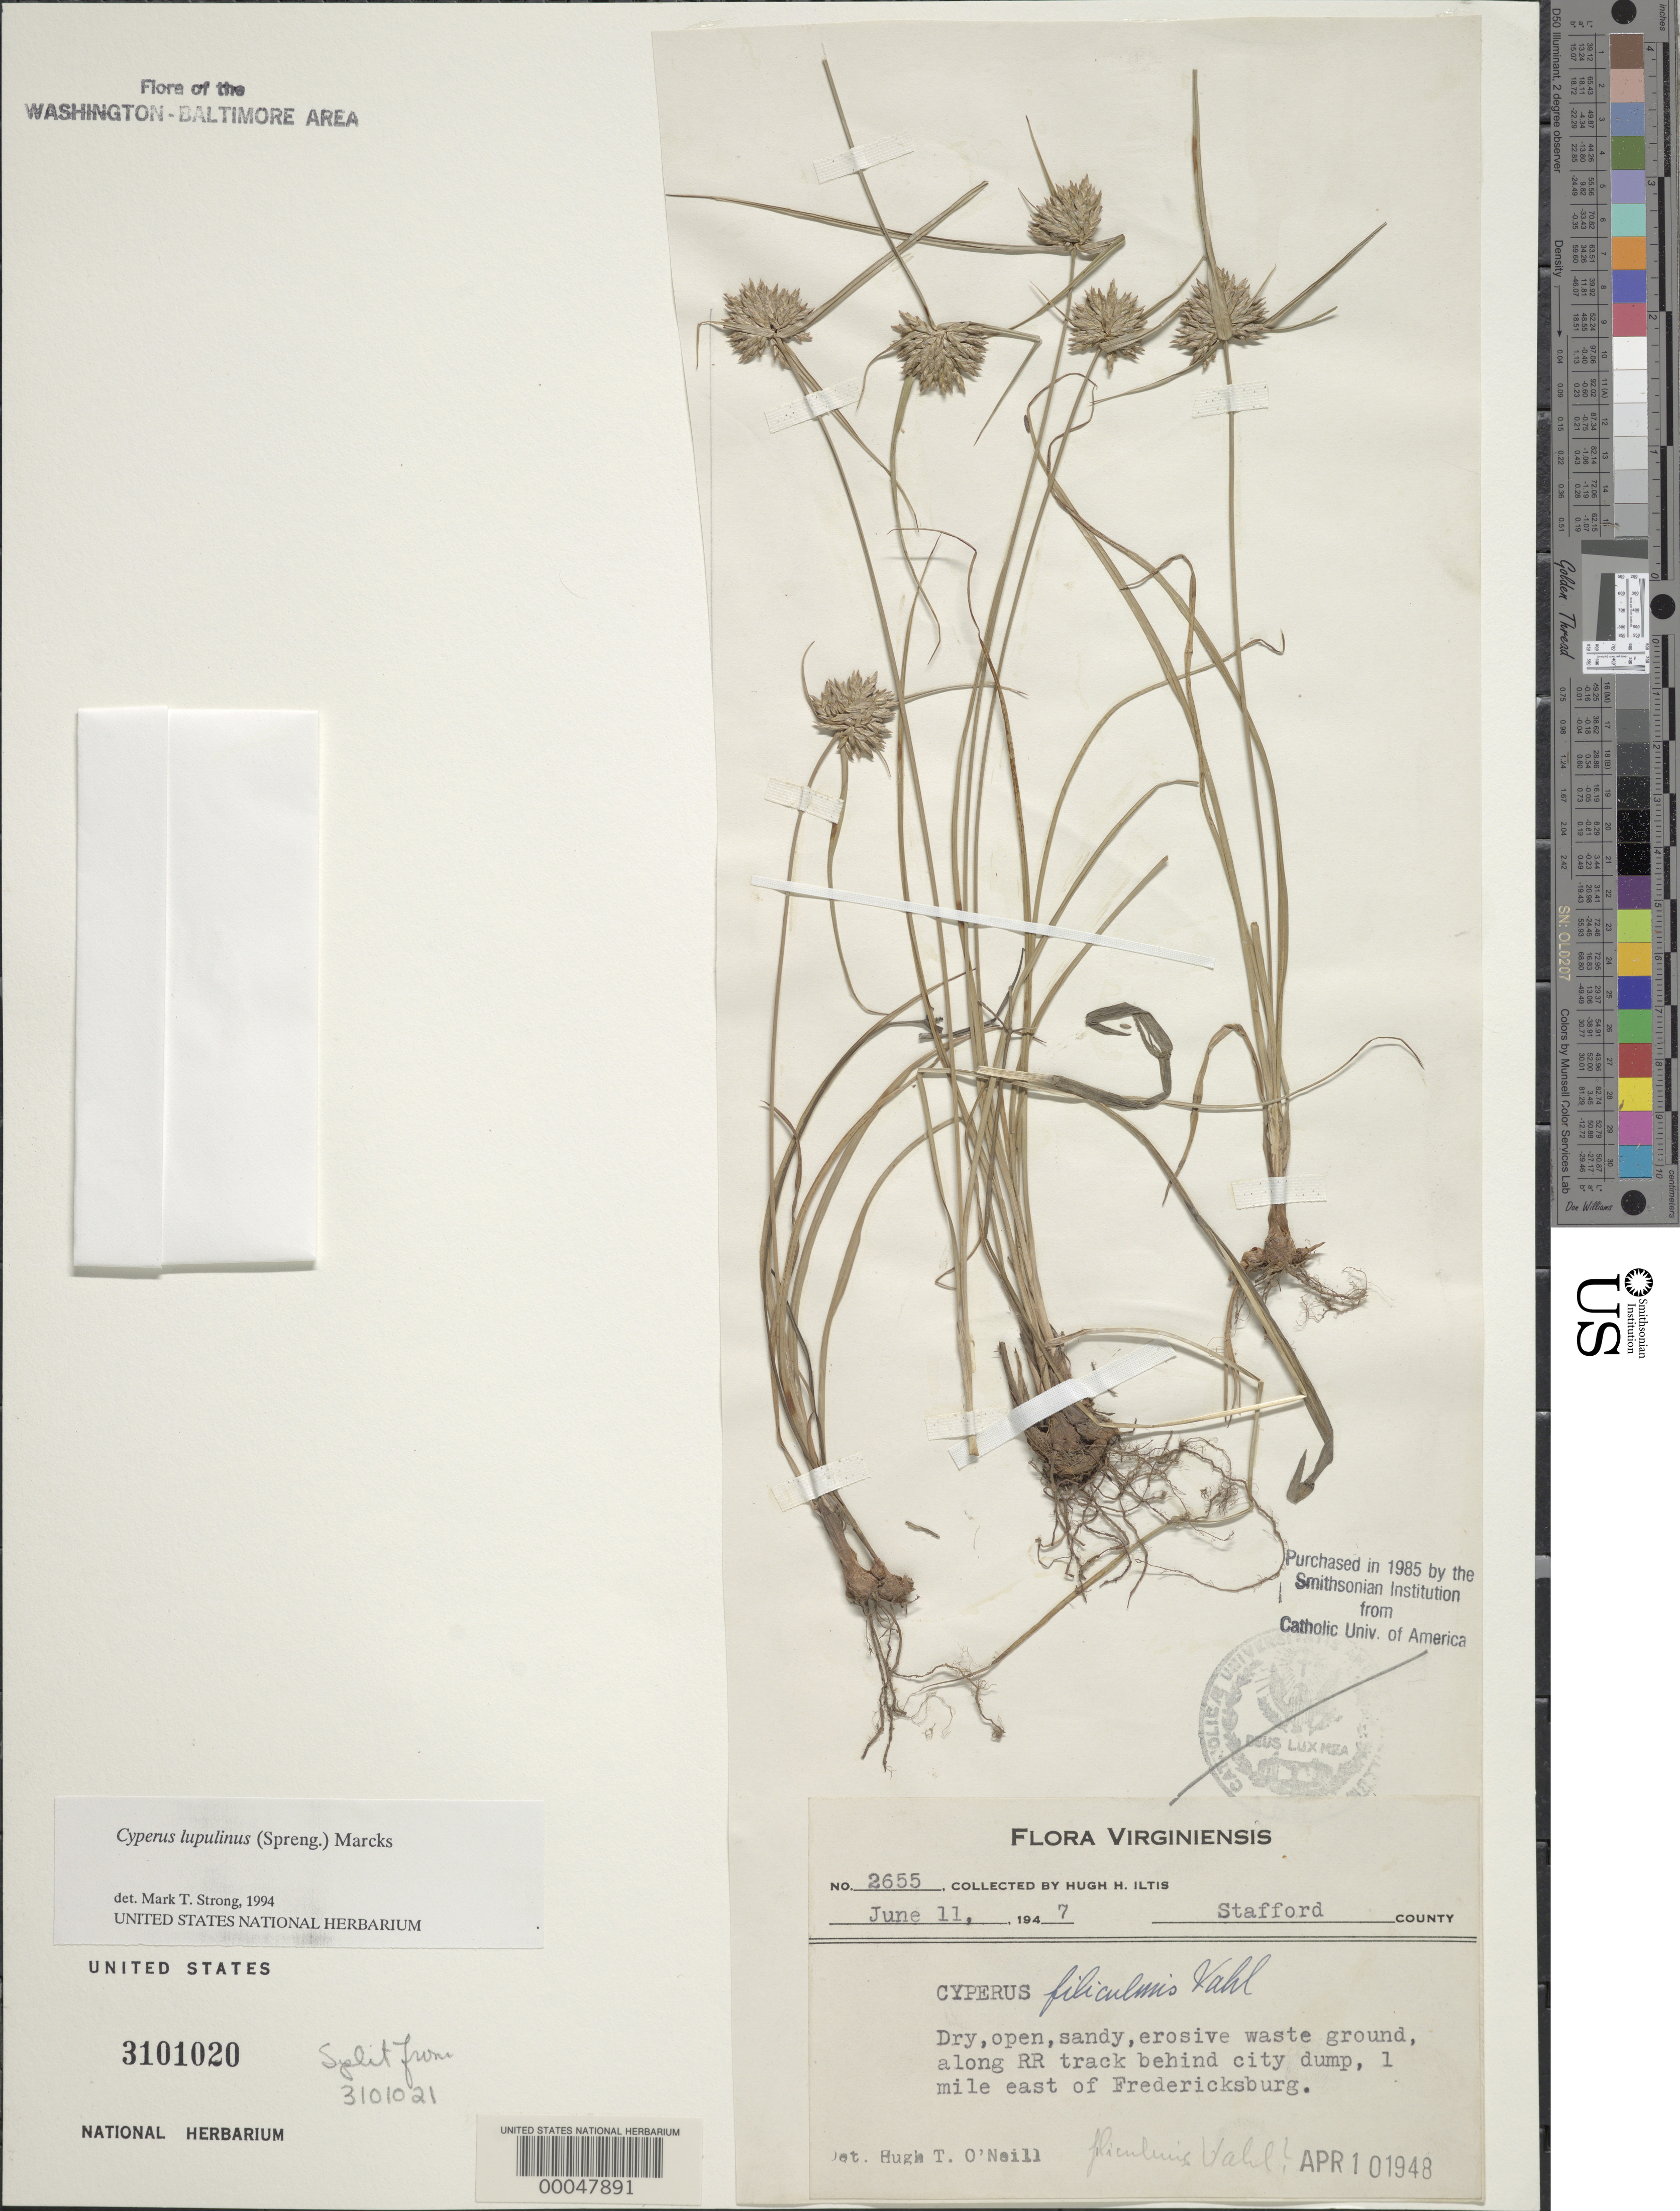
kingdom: Plantae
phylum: Tracheophyta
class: Liliopsida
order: Poales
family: Cyperaceae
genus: Cyperus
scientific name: Cyperus lupulinus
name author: (Spreng.) Marcks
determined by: O'Neill, Hugh T.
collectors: H. H. Iltis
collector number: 2655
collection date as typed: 11 Jun 1947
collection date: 1947-06-11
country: United States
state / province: Virginia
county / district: City of Fredericksburg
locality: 1 mi. E of Fredericksburg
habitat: Dry, open, sandy, erosive waste ground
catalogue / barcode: US 3101020